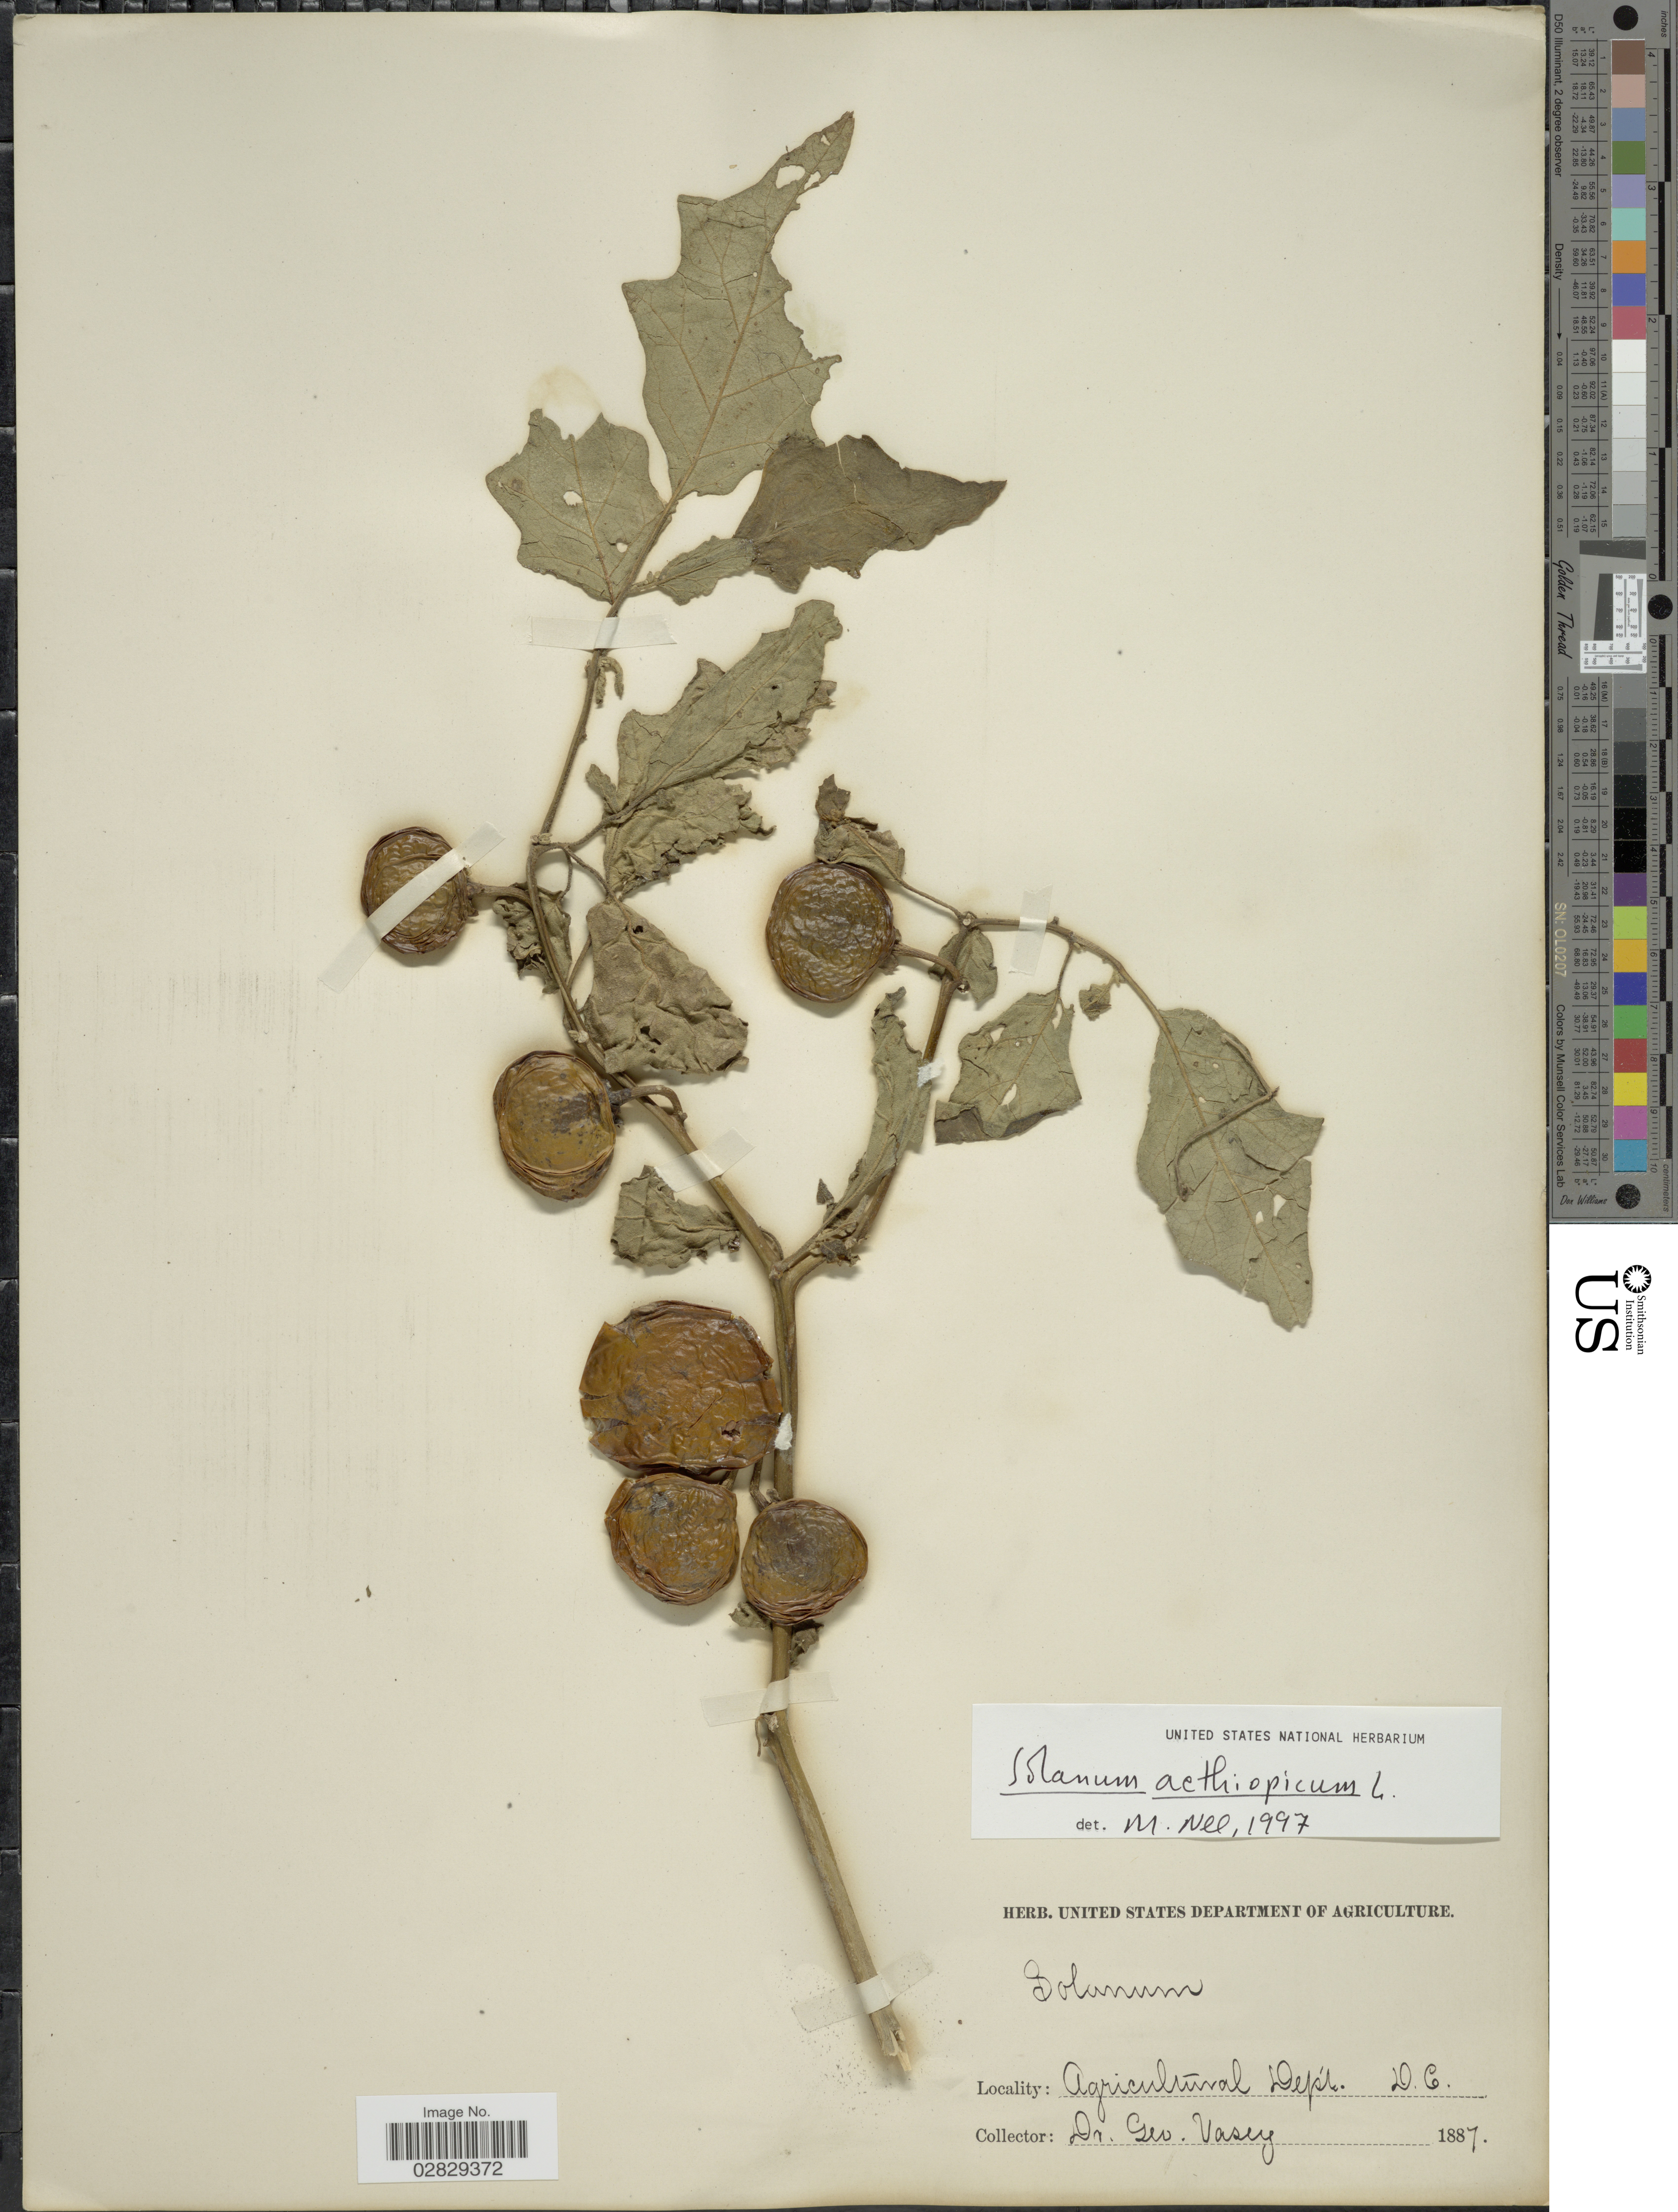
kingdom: Plantae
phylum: Tracheophyta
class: Magnoliopsida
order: Solanales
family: Solanaceae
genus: Solanum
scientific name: Solanum aethiopicum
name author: L.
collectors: G. Vasey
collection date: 1887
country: United States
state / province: District of Columbia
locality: Agricultural Dept. D.C.